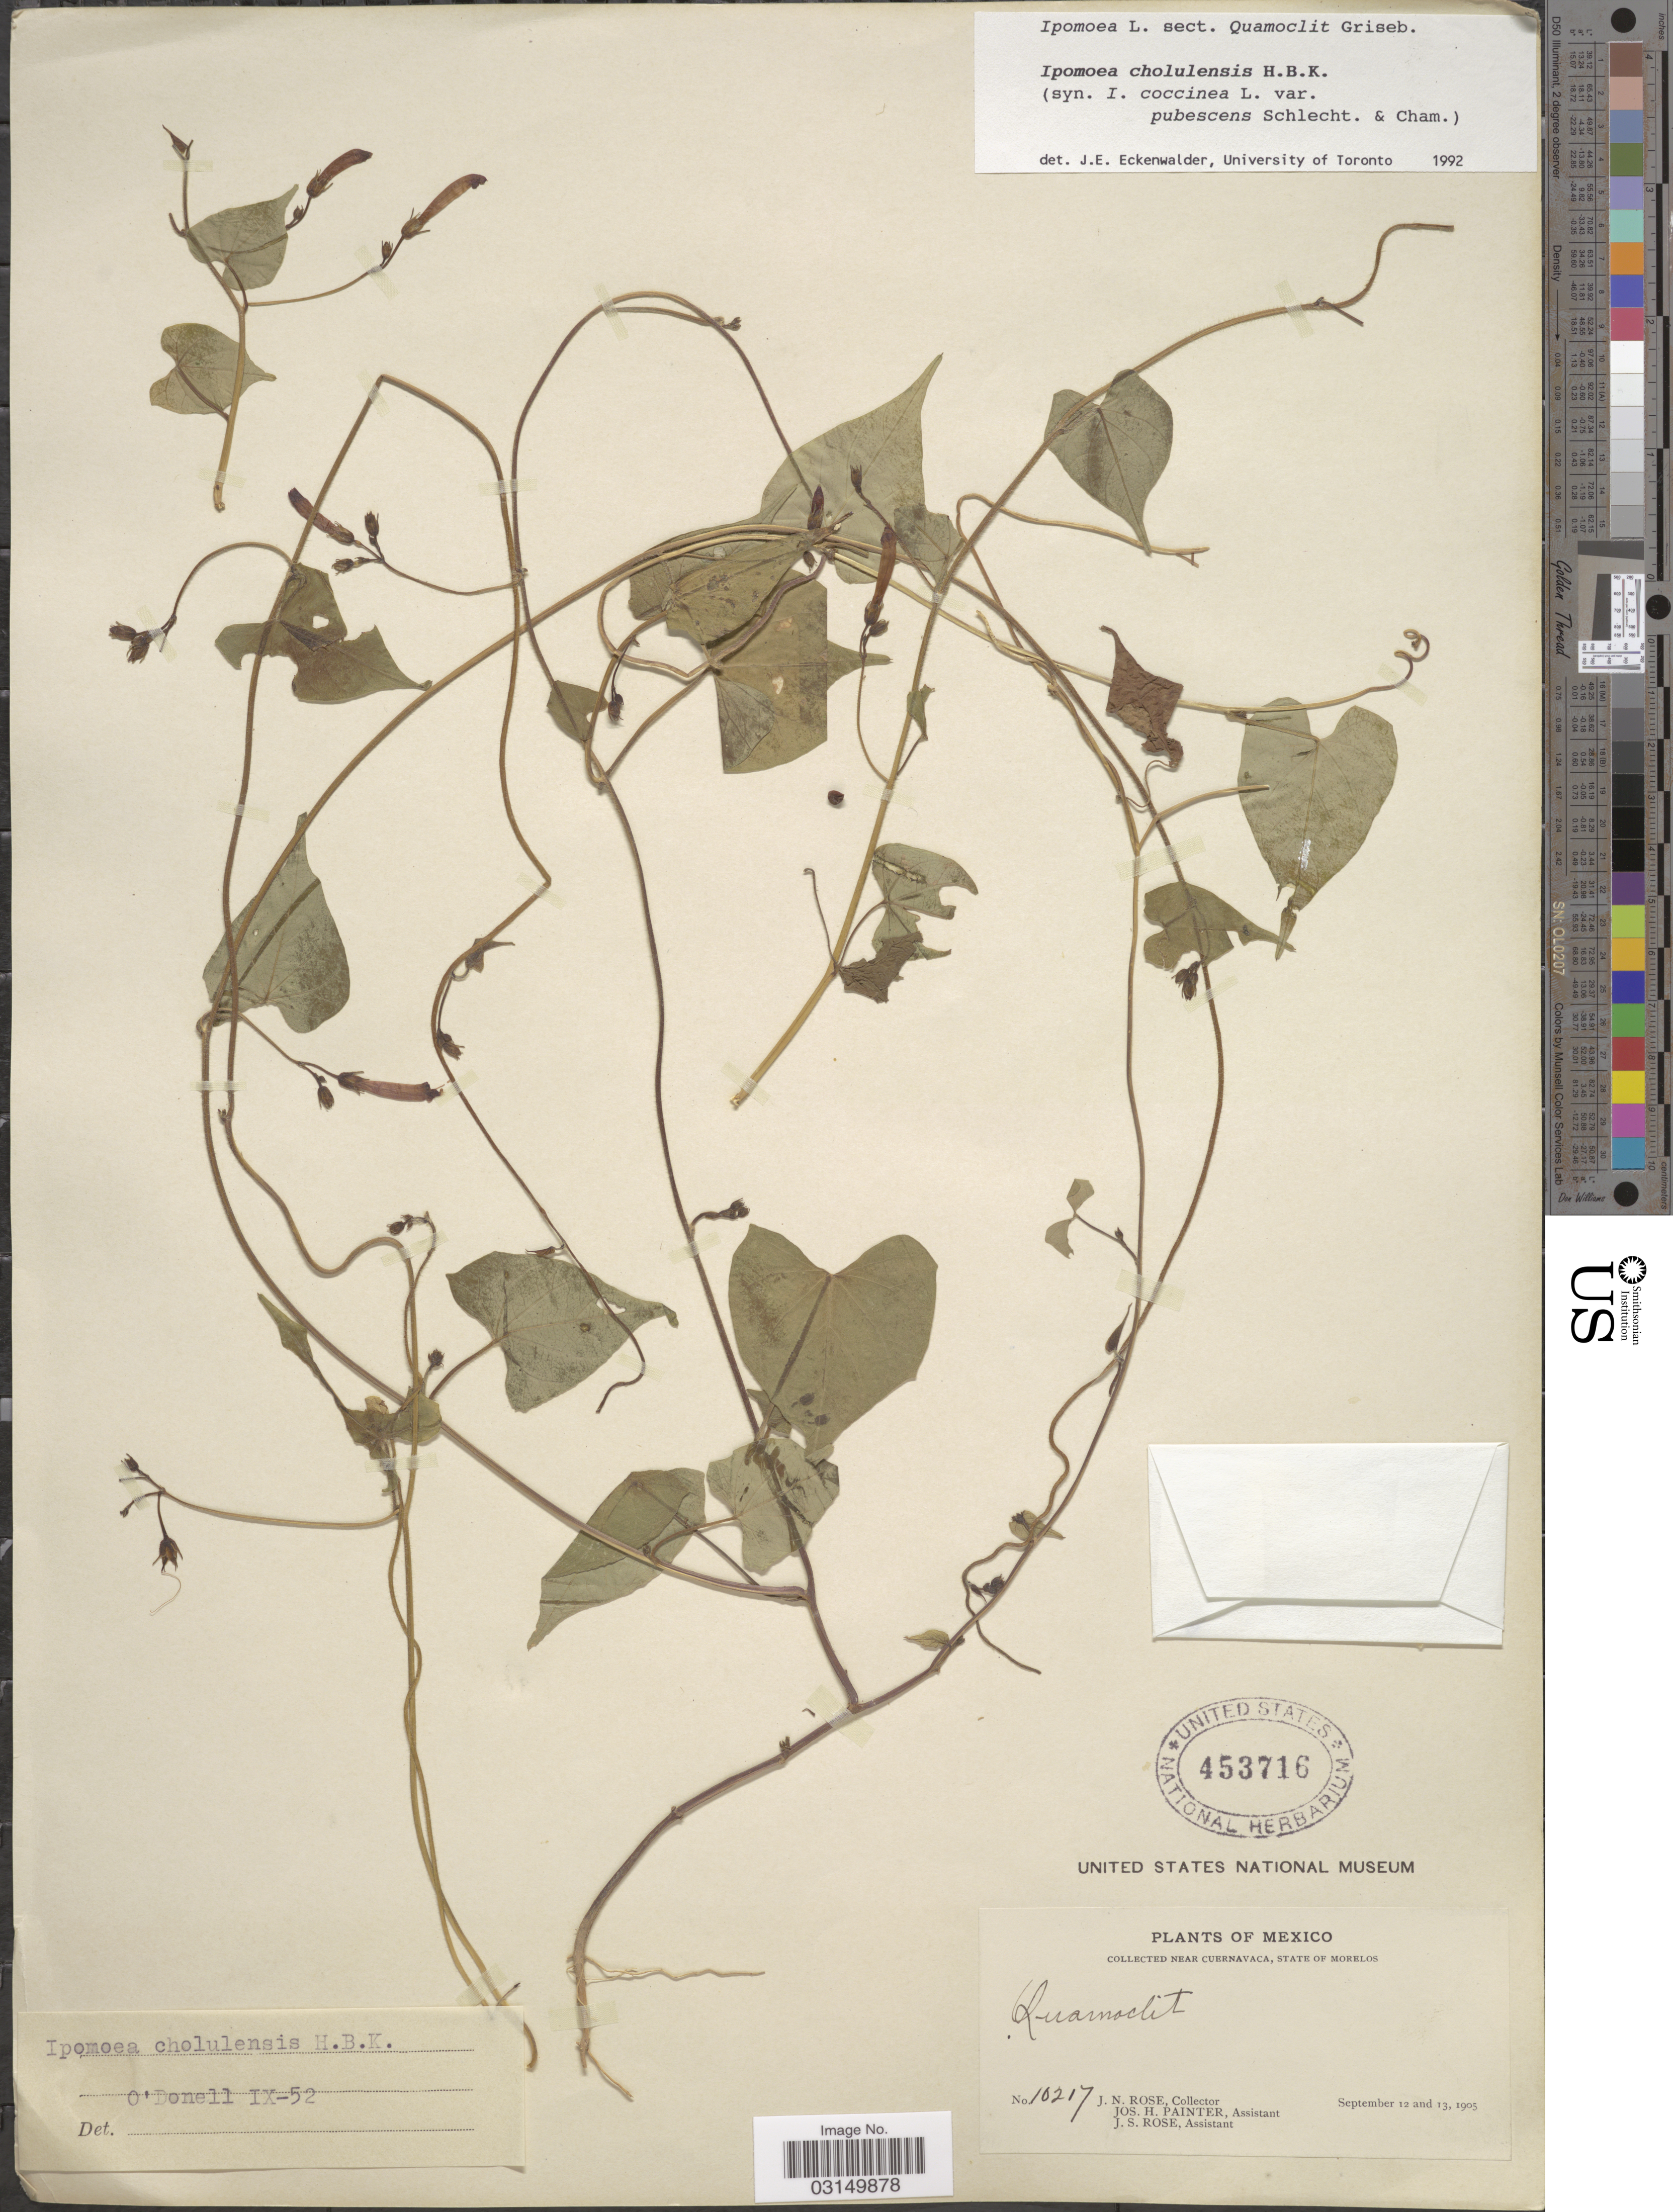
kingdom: Plantae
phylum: Tracheophyta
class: Magnoliopsida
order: Solanales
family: Convolvulaceae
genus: Ipomoea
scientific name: Ipomoea cholulensis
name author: Kunth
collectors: J. N. Rose, J. H. Painter & J. S. Rose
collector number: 10217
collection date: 1905-09-12/1905-09-13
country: Mexico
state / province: Morelos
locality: Near Cuernavaca, State of Morelos.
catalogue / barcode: US 453716